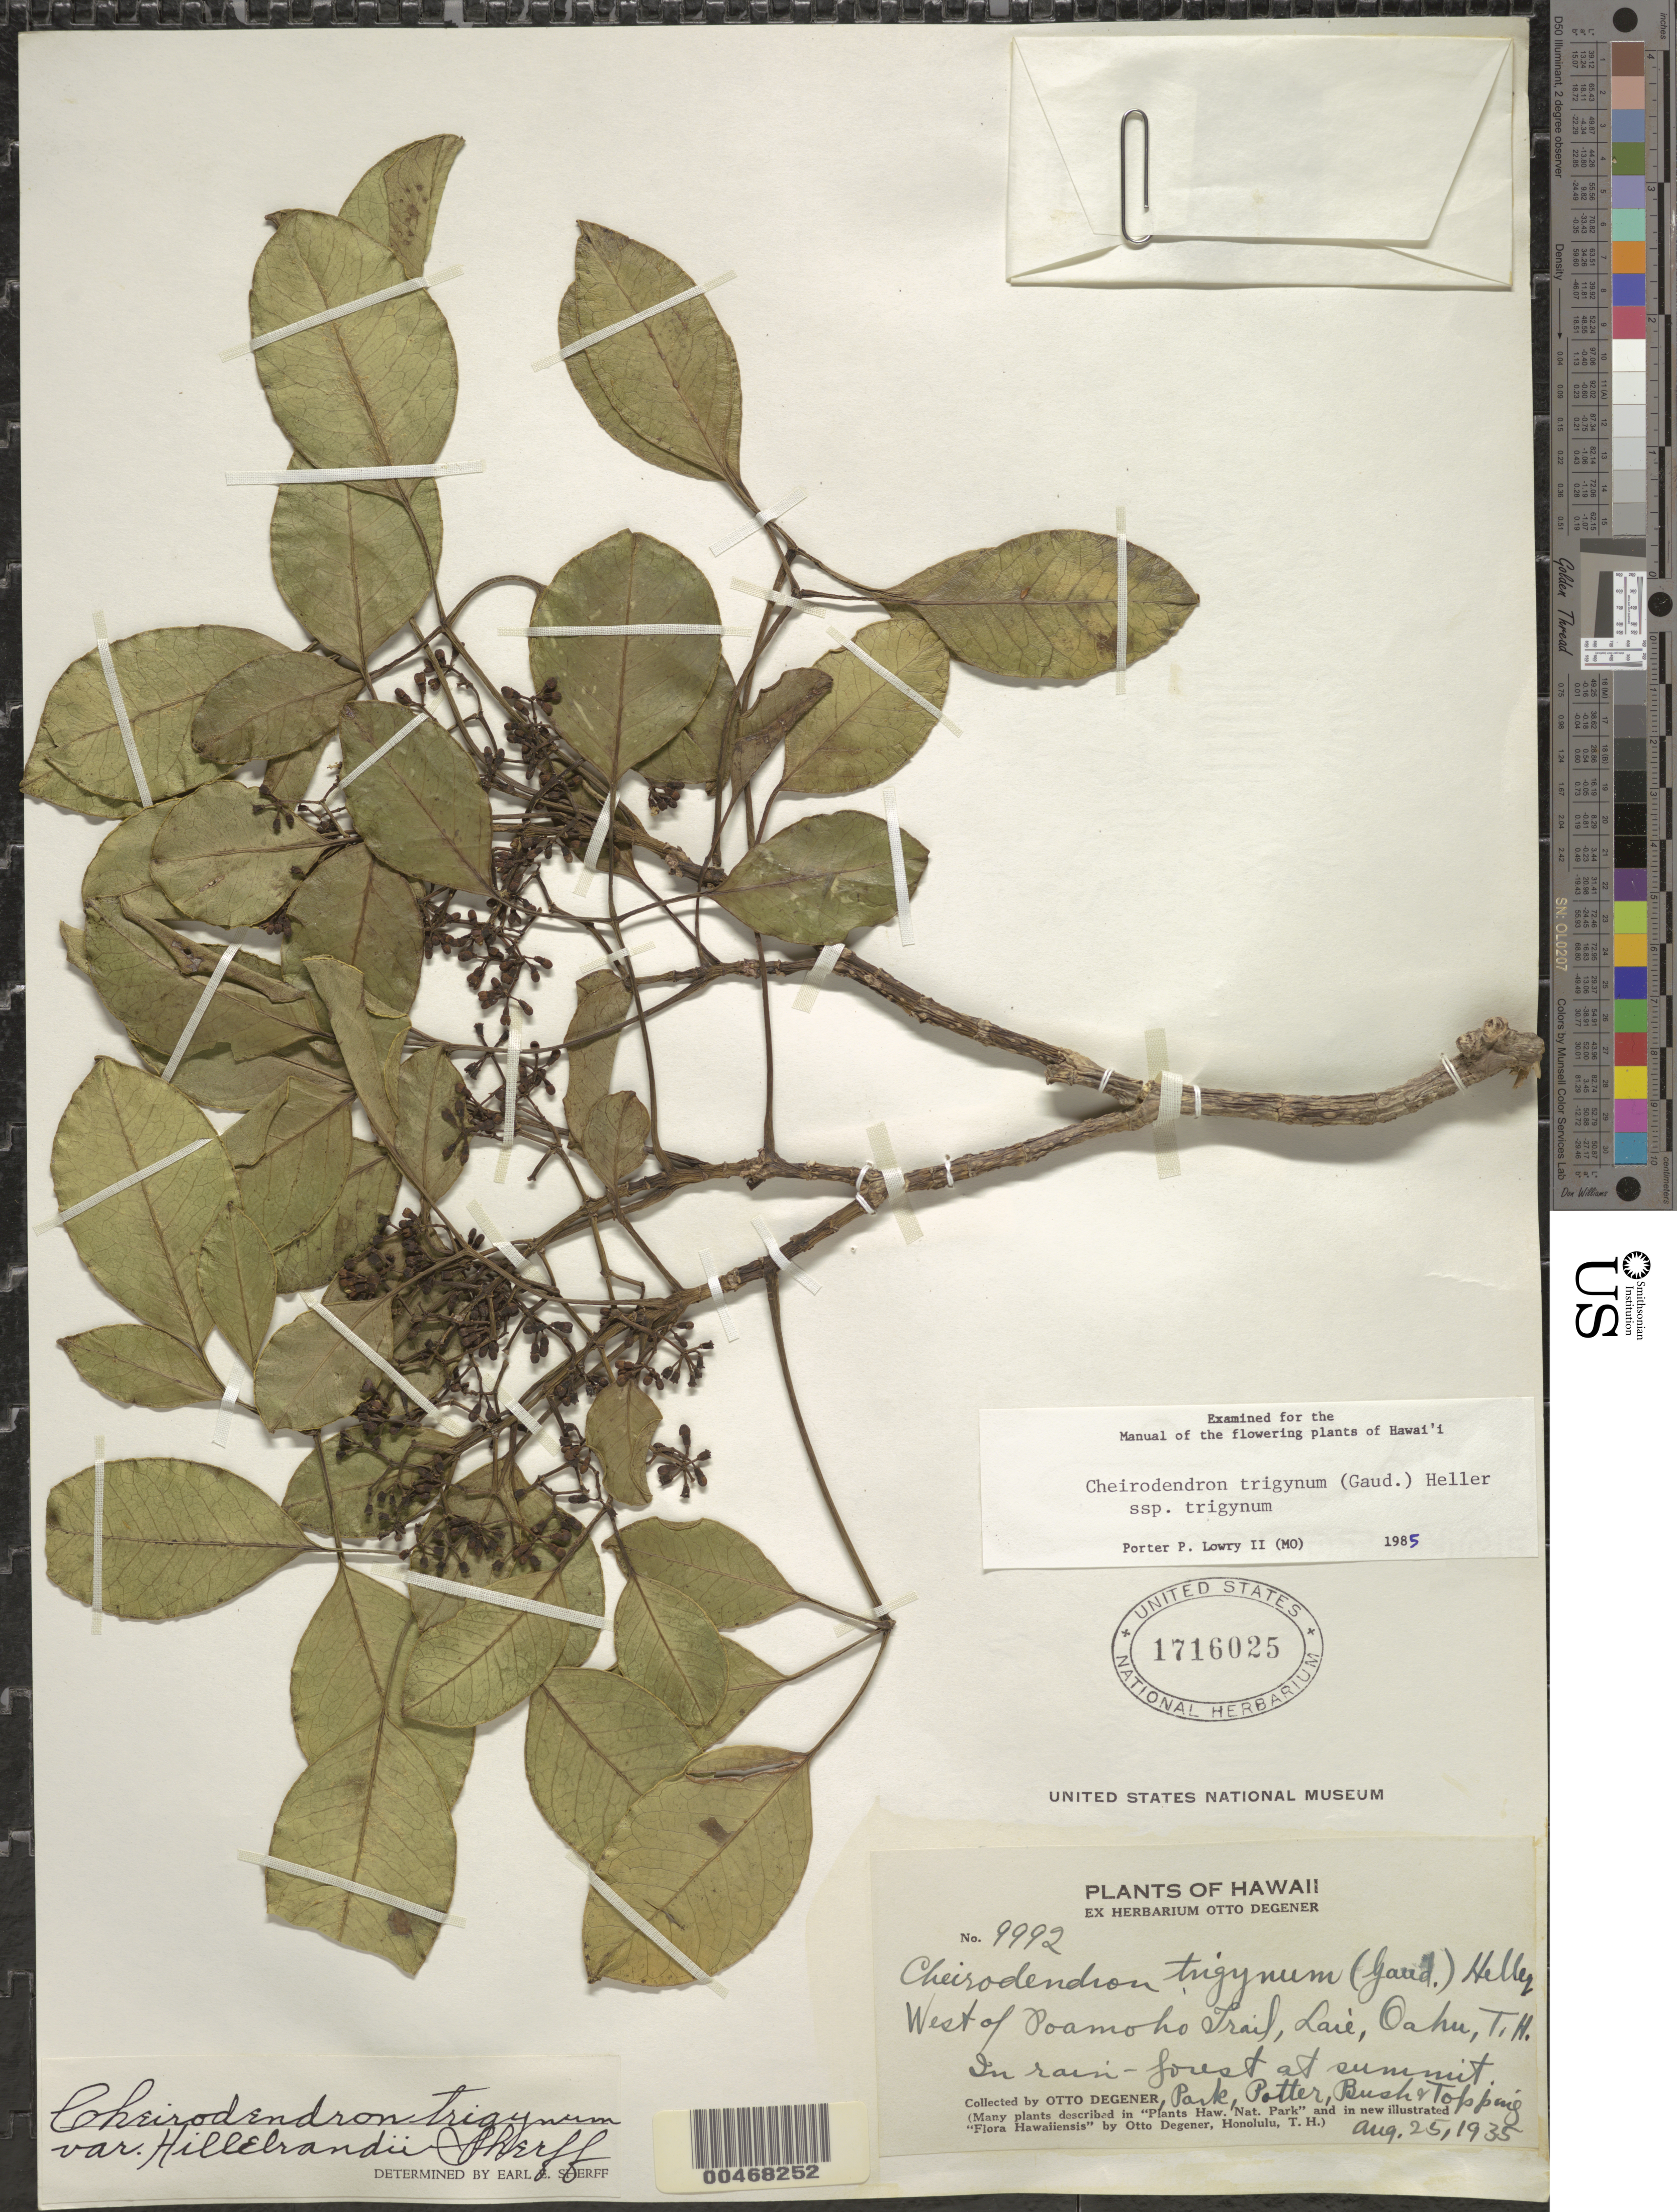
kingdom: Plantae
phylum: Tracheophyta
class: Magnoliopsida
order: Apiales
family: Araliaceae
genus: Cheirodendron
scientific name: Cheirodendron trigynum subsp. trigynum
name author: (Gaudich.) A. Heller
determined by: Lowry, P. P., (MO), Missouri Botanical Garden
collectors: O. Degener, Park, Potter, B. F. Bush & D. L. Topping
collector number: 9992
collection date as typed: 25 Aug 1935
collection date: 1935-08-25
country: United States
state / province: Hawaii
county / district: Honolulu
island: Oahu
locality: W of Poamoho Trail, Laie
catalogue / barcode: US 1716025